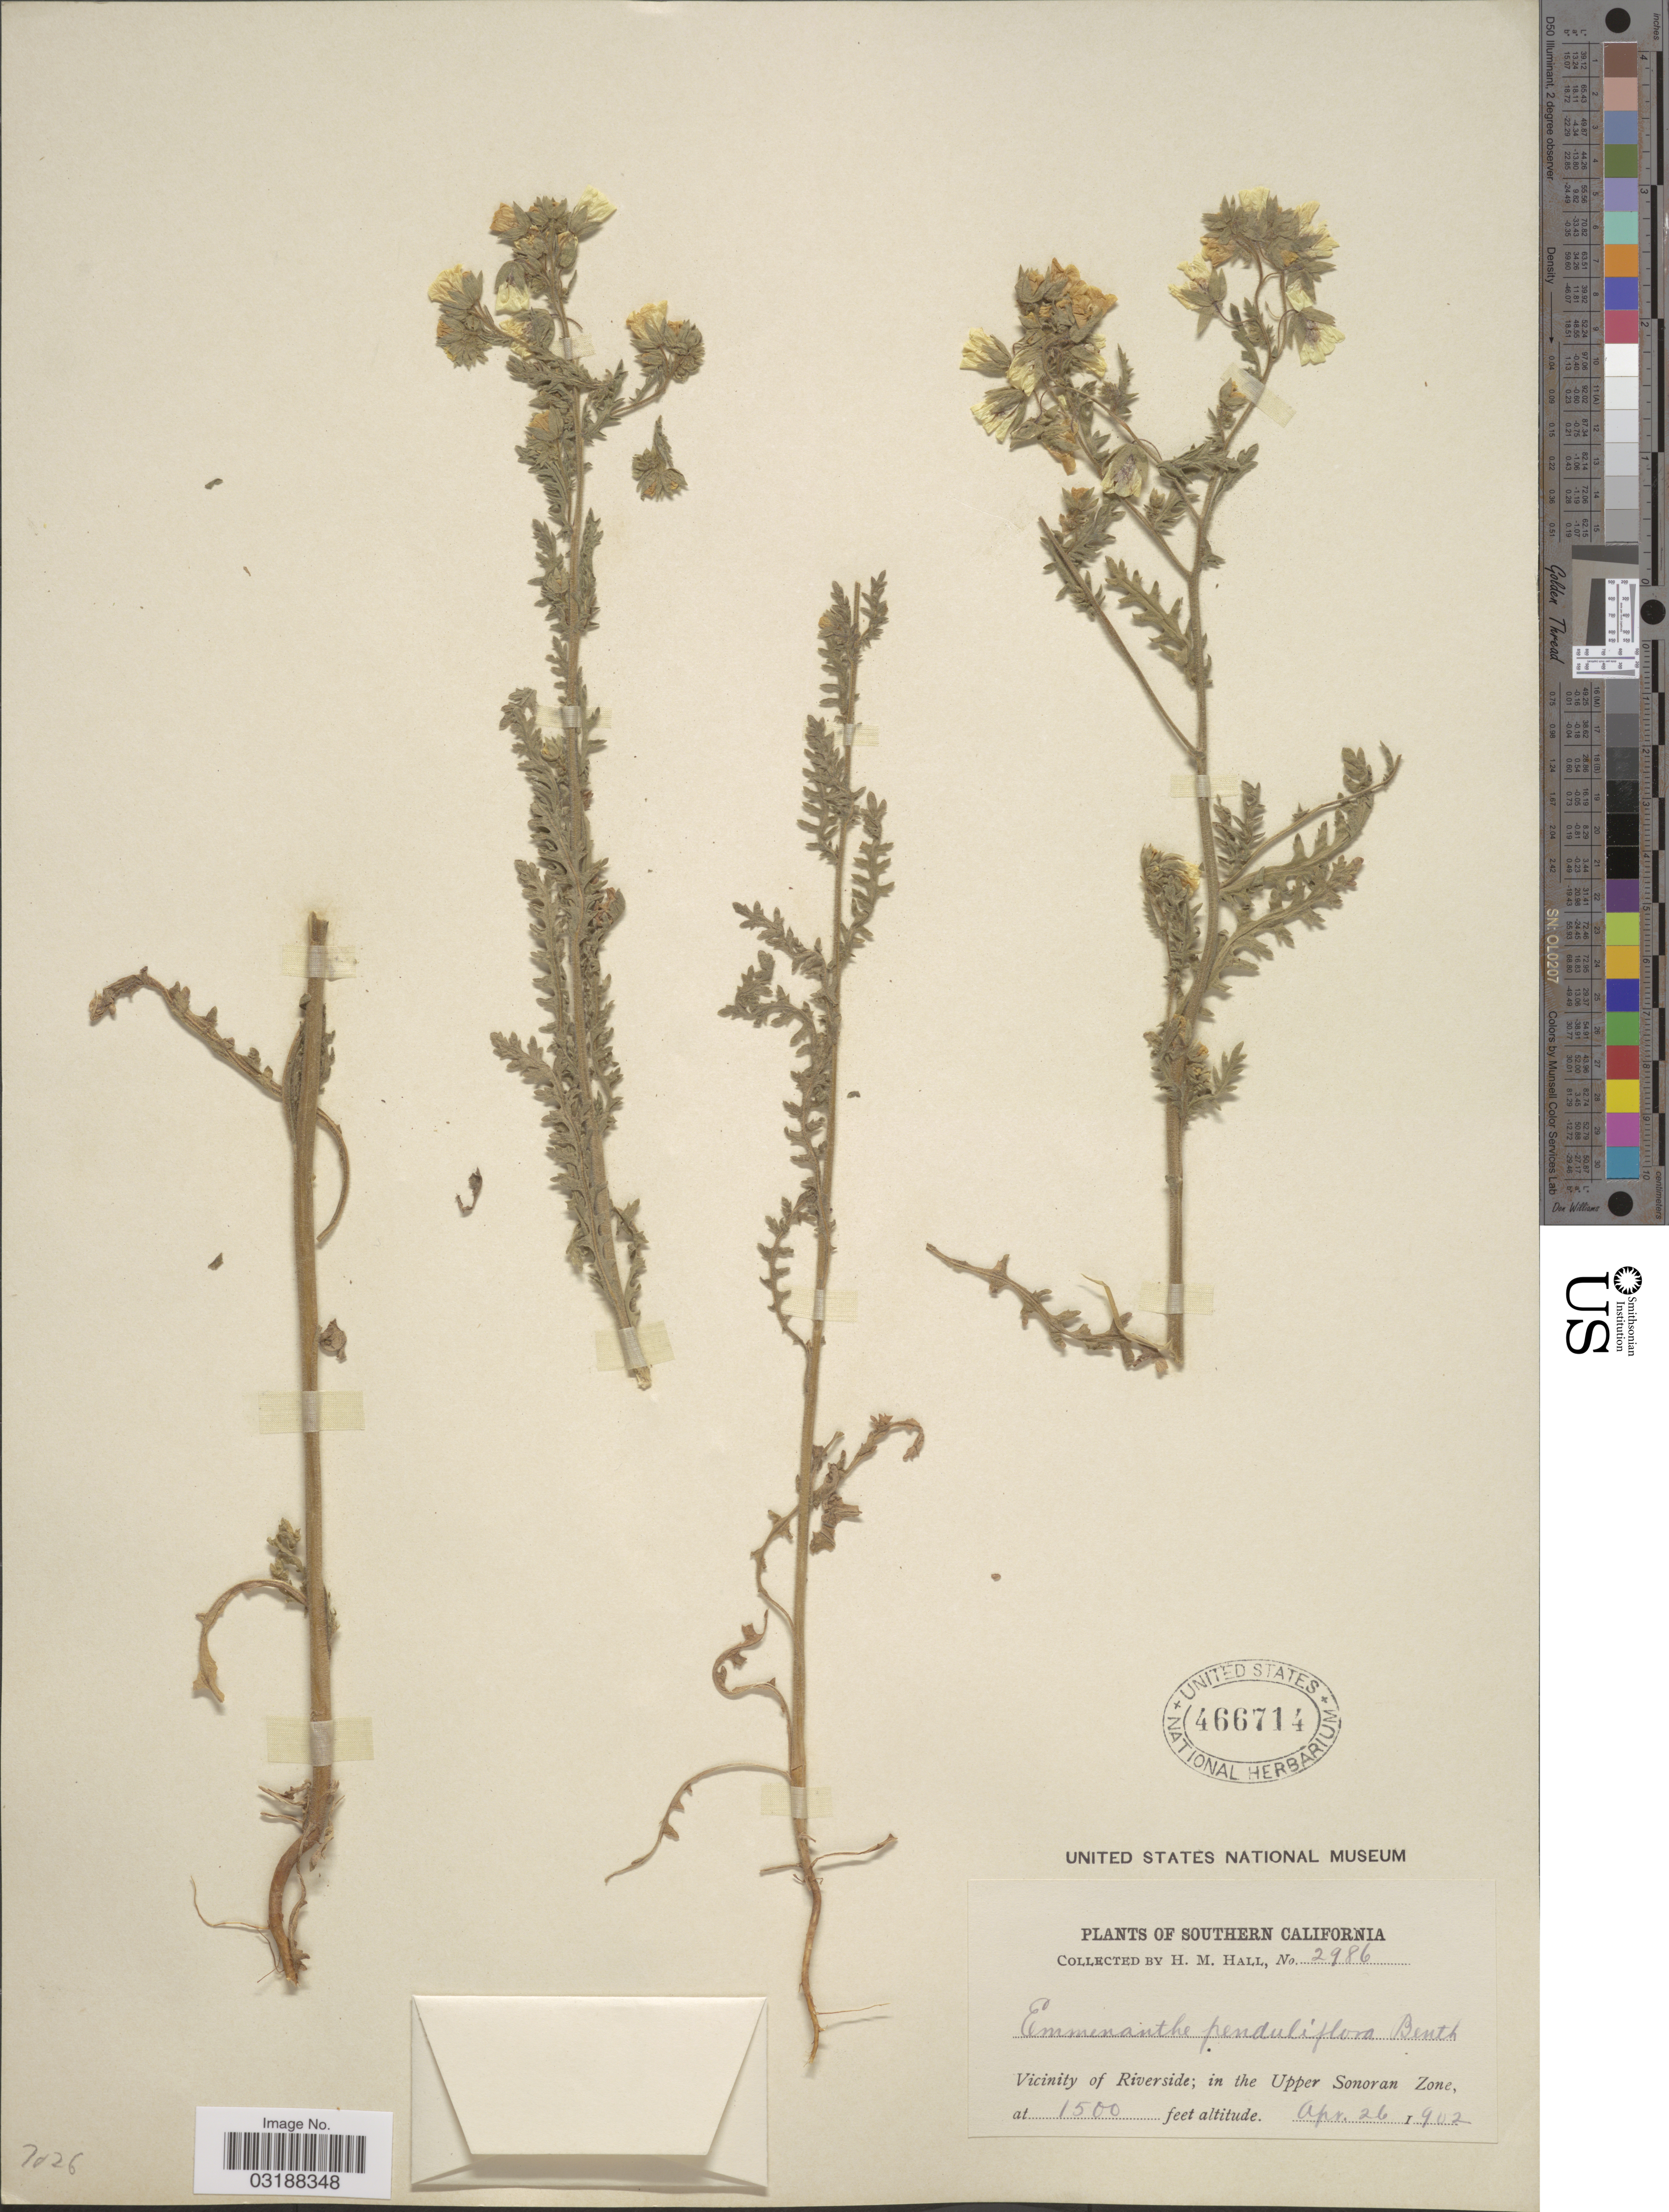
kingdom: Plantae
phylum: Tracheophyta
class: Magnoliopsida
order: Boraginales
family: Hydrophyllaceae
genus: Emmenanthe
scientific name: Emmenanthe penduliflora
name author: Benth.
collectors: H. M. Hall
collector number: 2986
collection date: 1902-04-26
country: United States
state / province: California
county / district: Riverside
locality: Southern California. Vicinity of Riverside; in the Upper Sonoran Zone.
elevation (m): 457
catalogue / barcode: US 466714